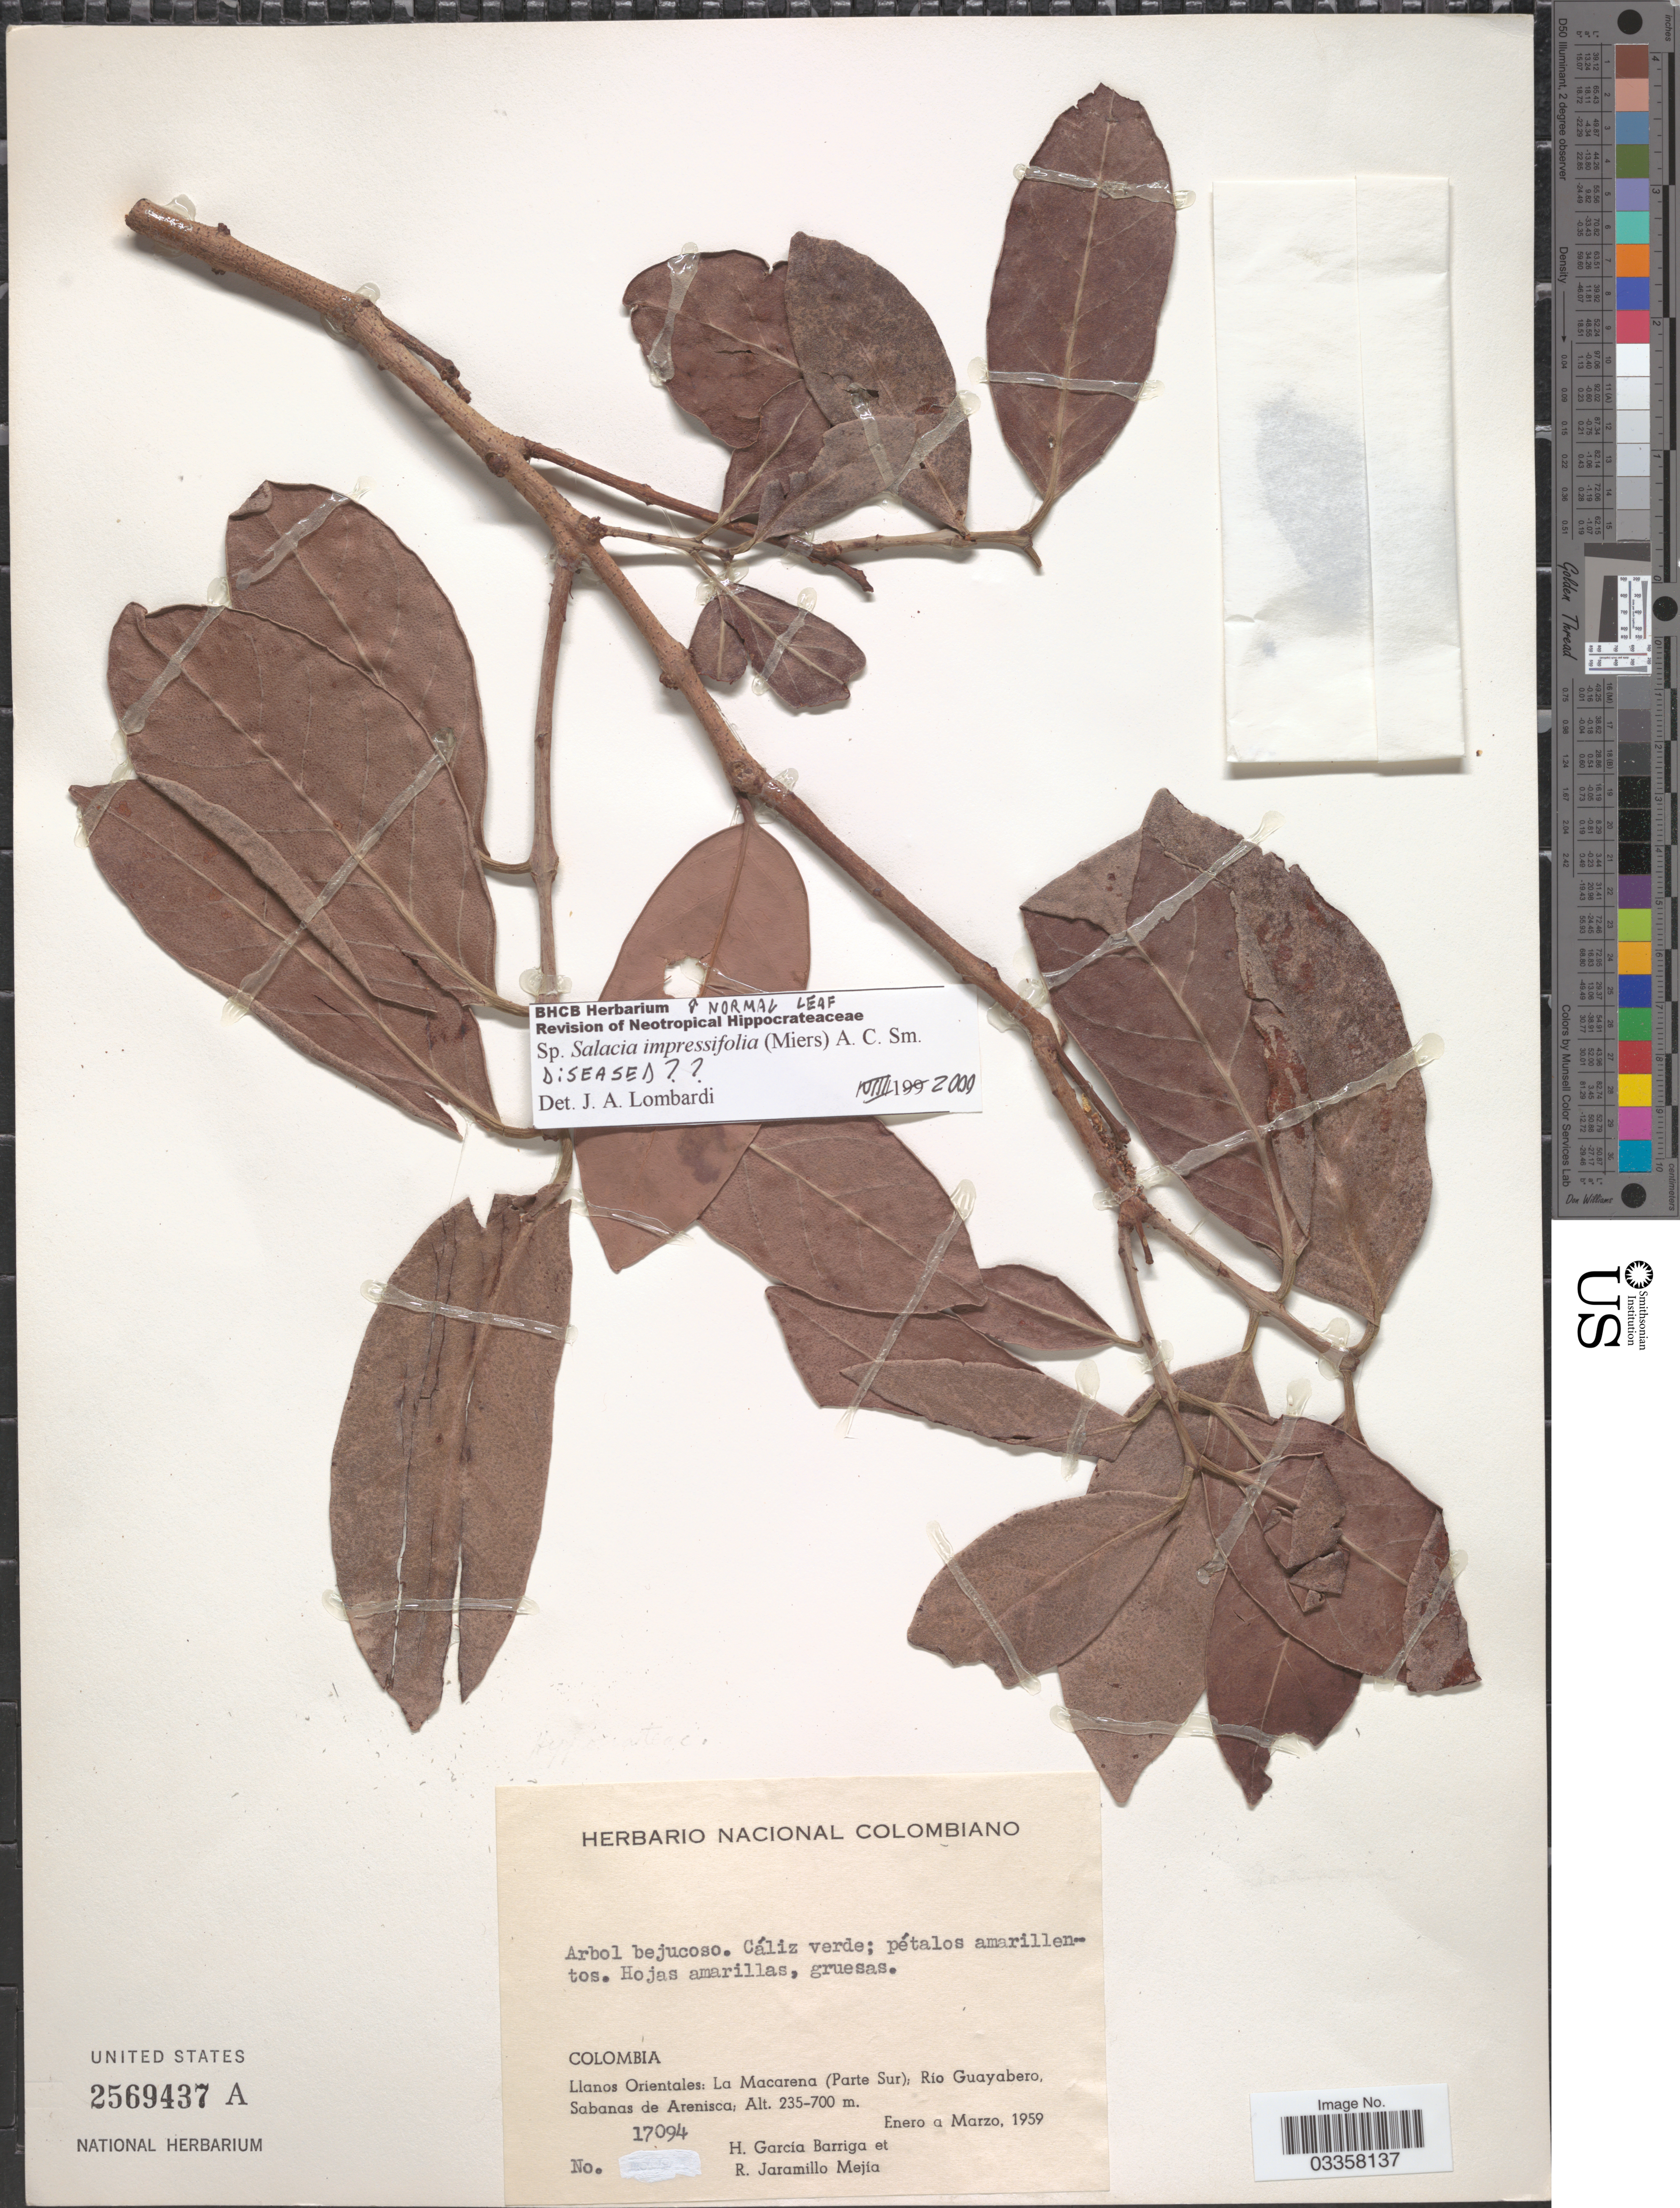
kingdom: Plantae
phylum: Tracheophyta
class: Magnoliopsida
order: Celastrales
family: Celastraceae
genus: Salacia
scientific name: Salacia impressifolia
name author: (Miers) A.C. Sm.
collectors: H. García Barriga & R. Jaramillo M.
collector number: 17094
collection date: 1959-01/1959-03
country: Colombia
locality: Llanos Orientales: La Macarena (Parte Sur); Rio Guayabero, Sabanas de Arenisca.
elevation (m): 235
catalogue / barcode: US 2569437A